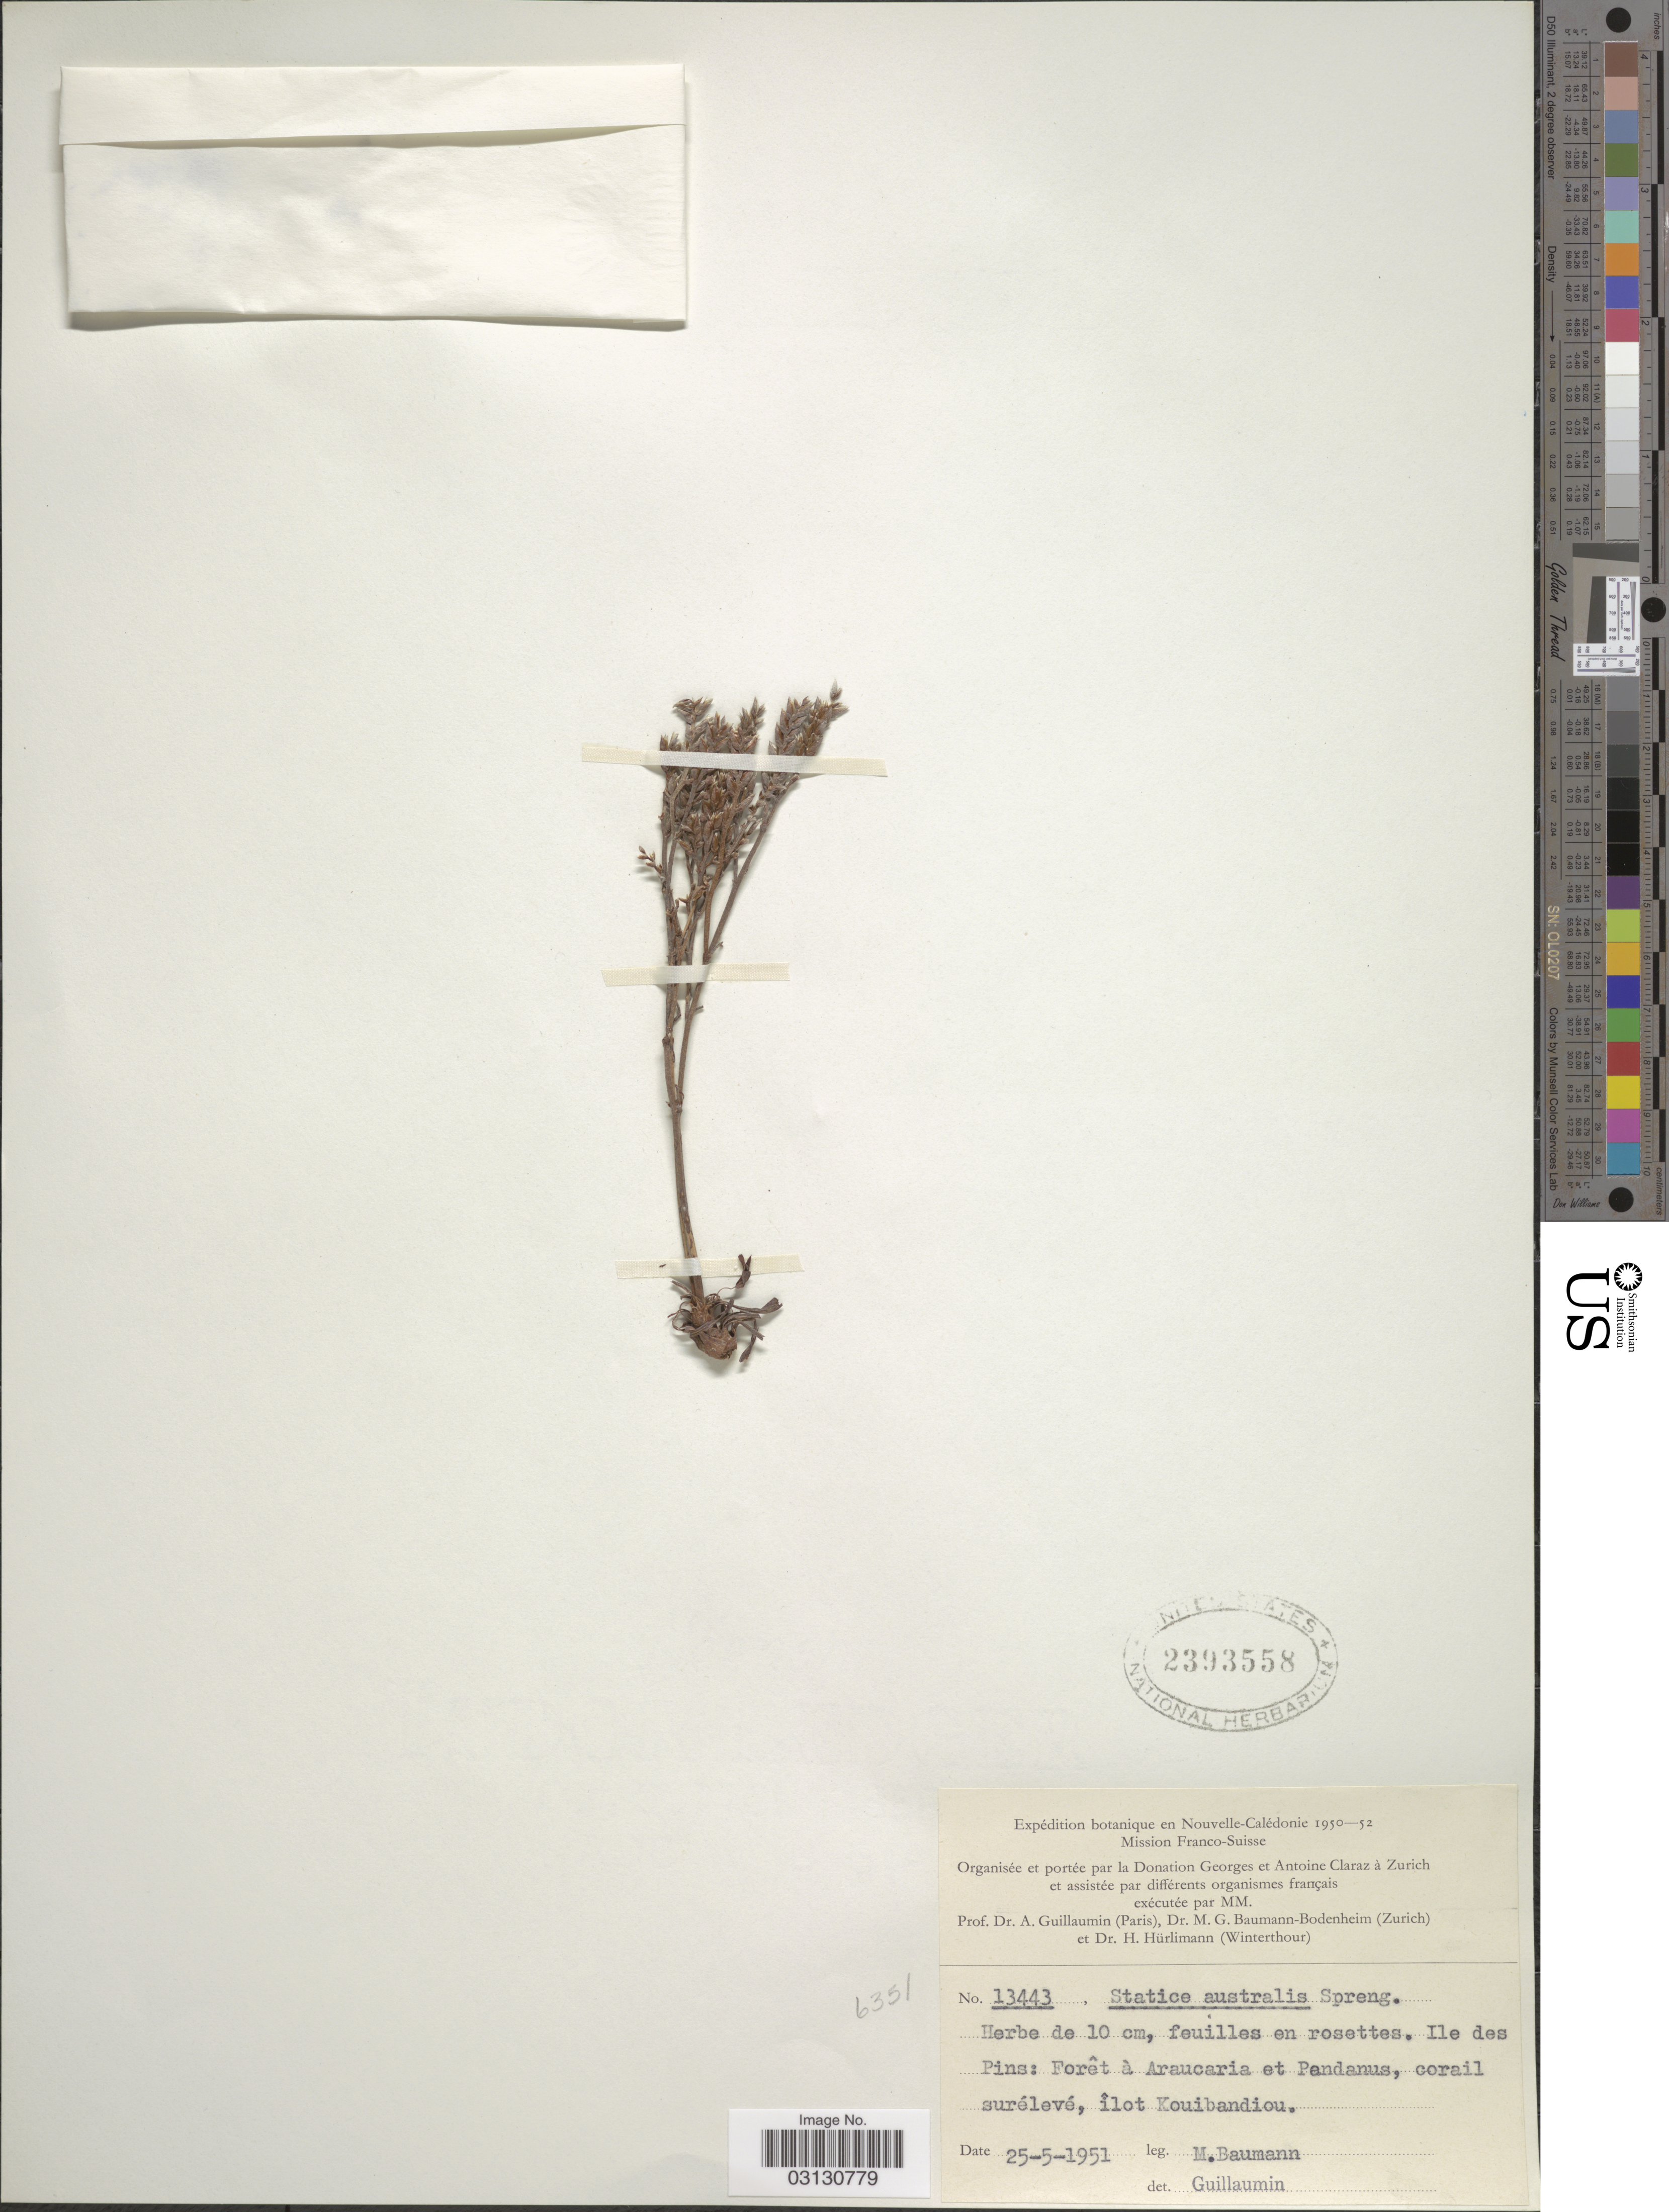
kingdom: Plantae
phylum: Tracheophyta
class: Magnoliopsida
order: Caryophyllales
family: Plumbaginaceae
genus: Limonium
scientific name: Limonium australe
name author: Kuntze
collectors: M. Baumann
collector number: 13443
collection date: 1951-05-25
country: New Caledonia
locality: Nouvelle-Calédonie, Pins: Forêt à Araucaria et Pandanus, corail surélevé, îlot Kouibandiou.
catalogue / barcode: US 2393558